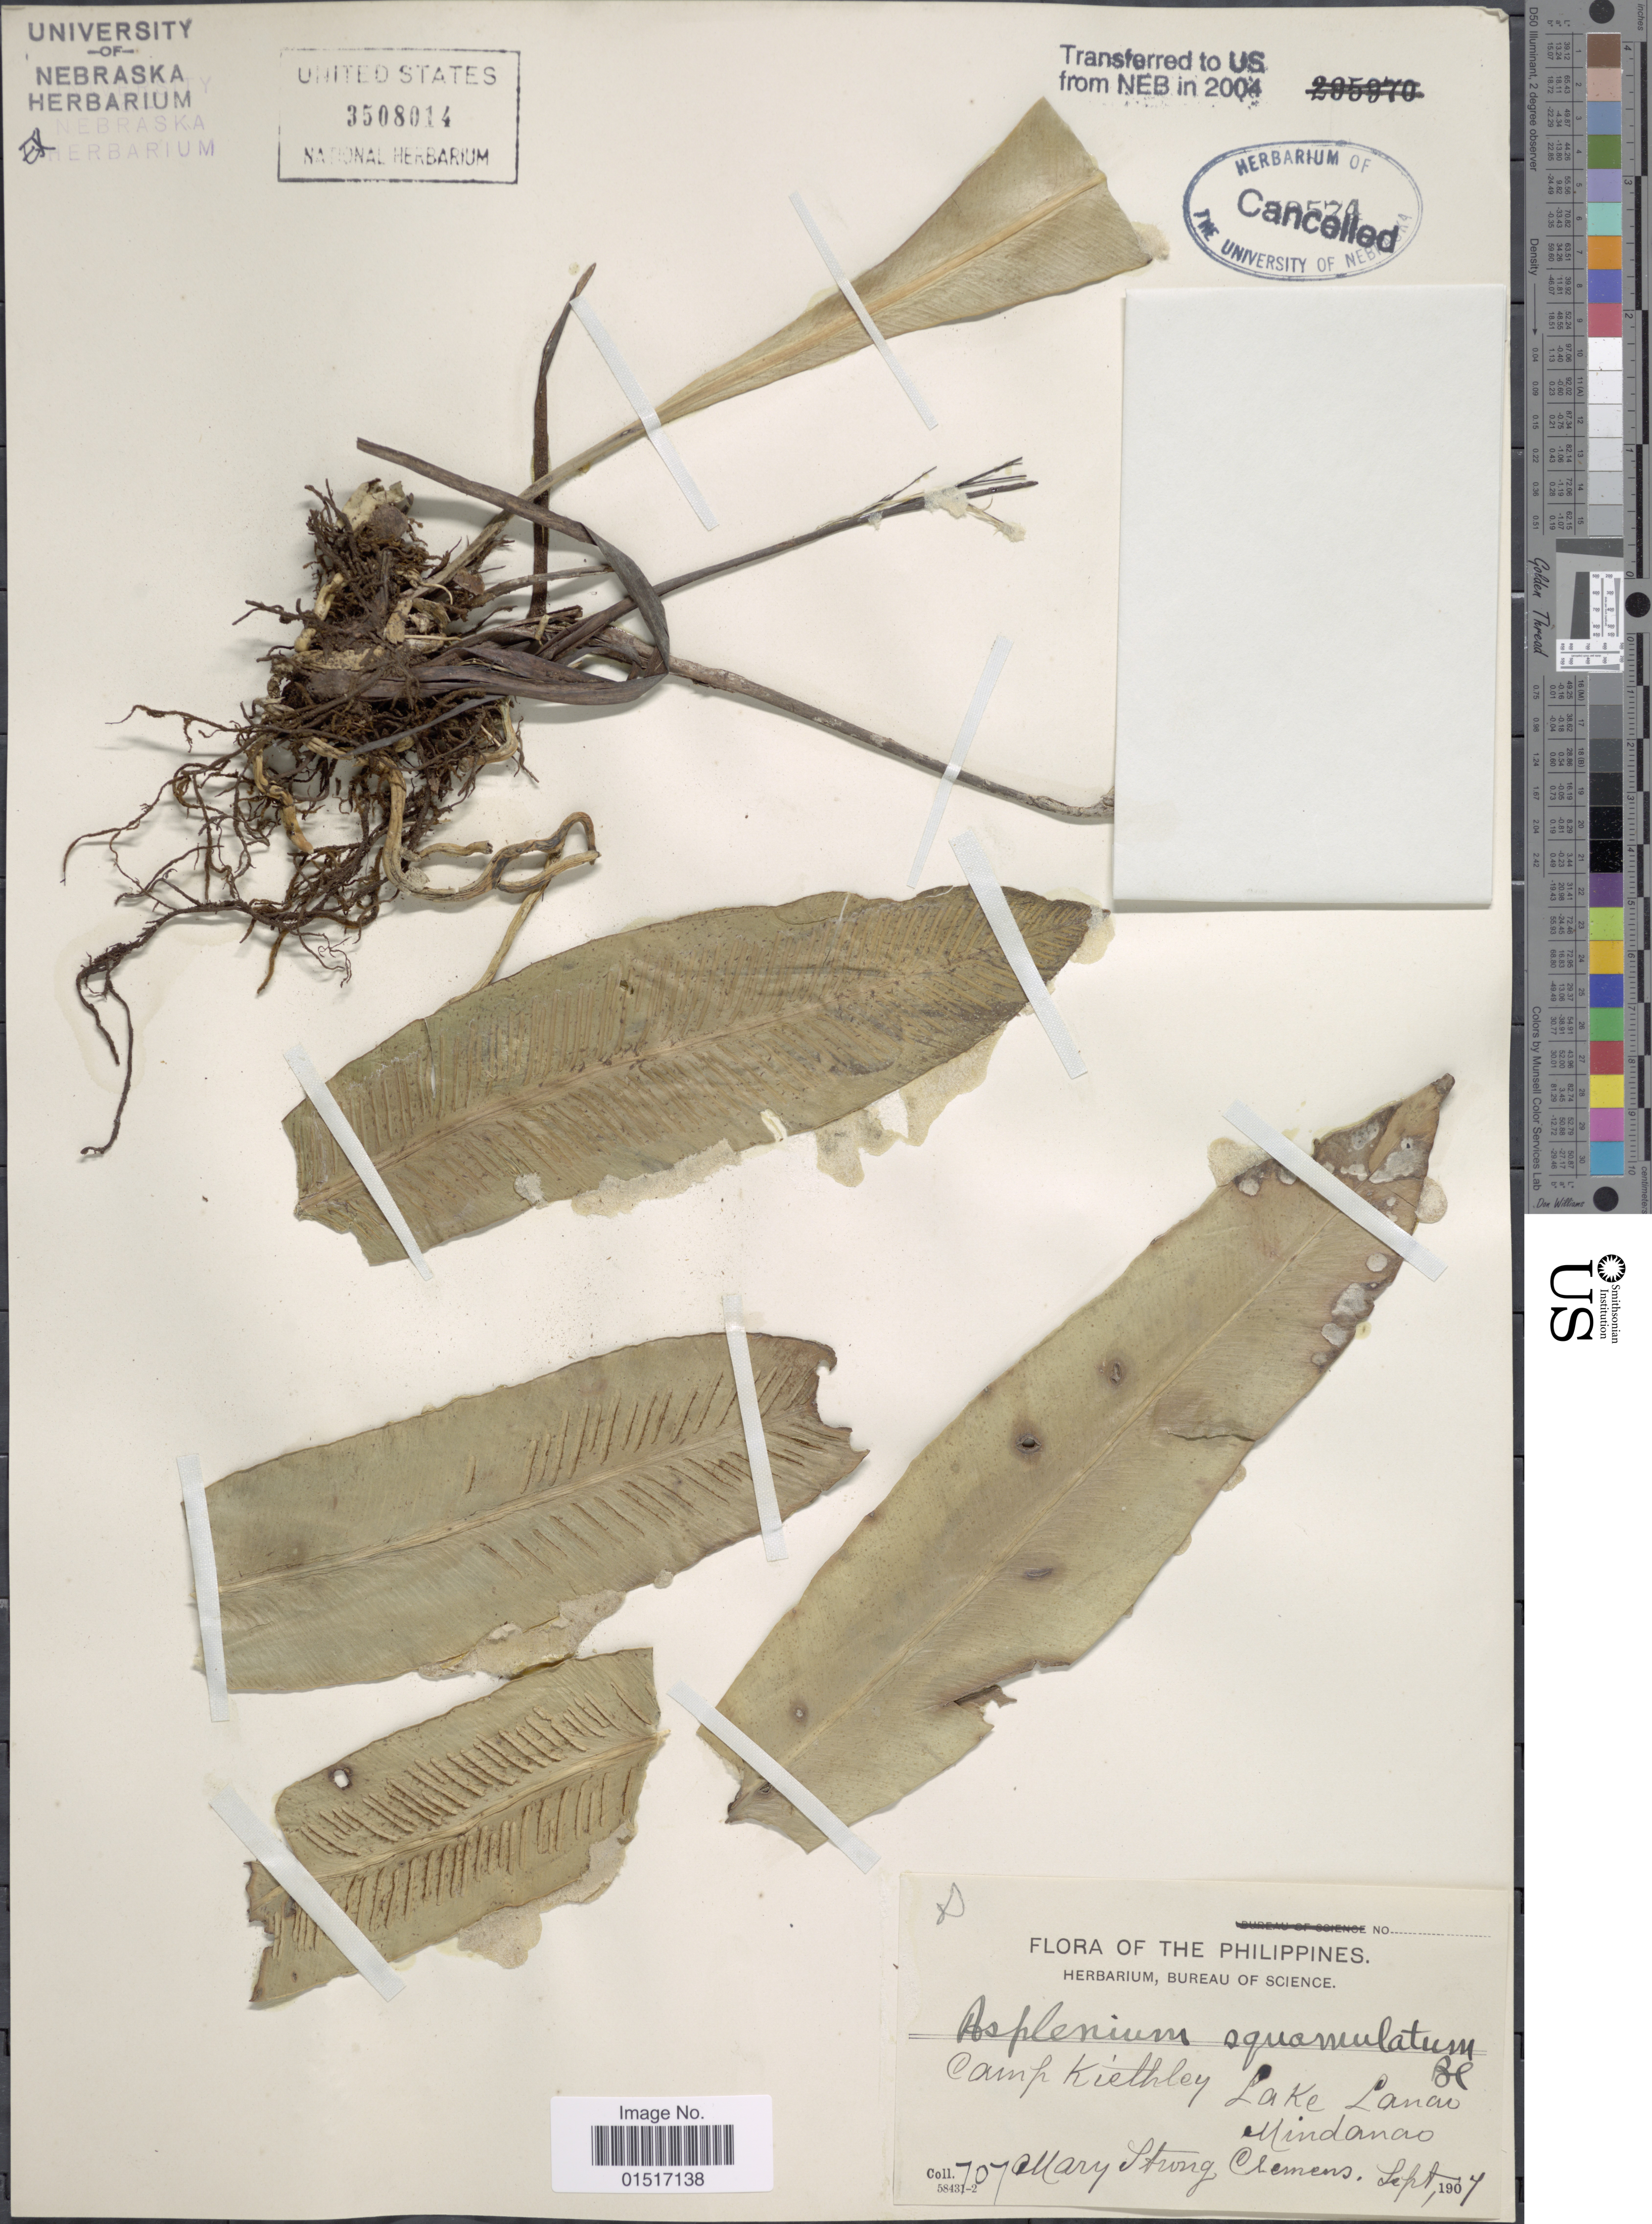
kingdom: Plantae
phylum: Tracheophyta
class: Polypodiopsida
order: Polypodiales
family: Aspleniaceae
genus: Asplenium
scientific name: Asplenium squamulatum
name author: Blume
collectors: M. S. Clemens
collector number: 707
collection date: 1907-09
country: Philippines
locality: Camp Keithley, Lake Lanao, Mindanao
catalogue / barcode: US 3508014